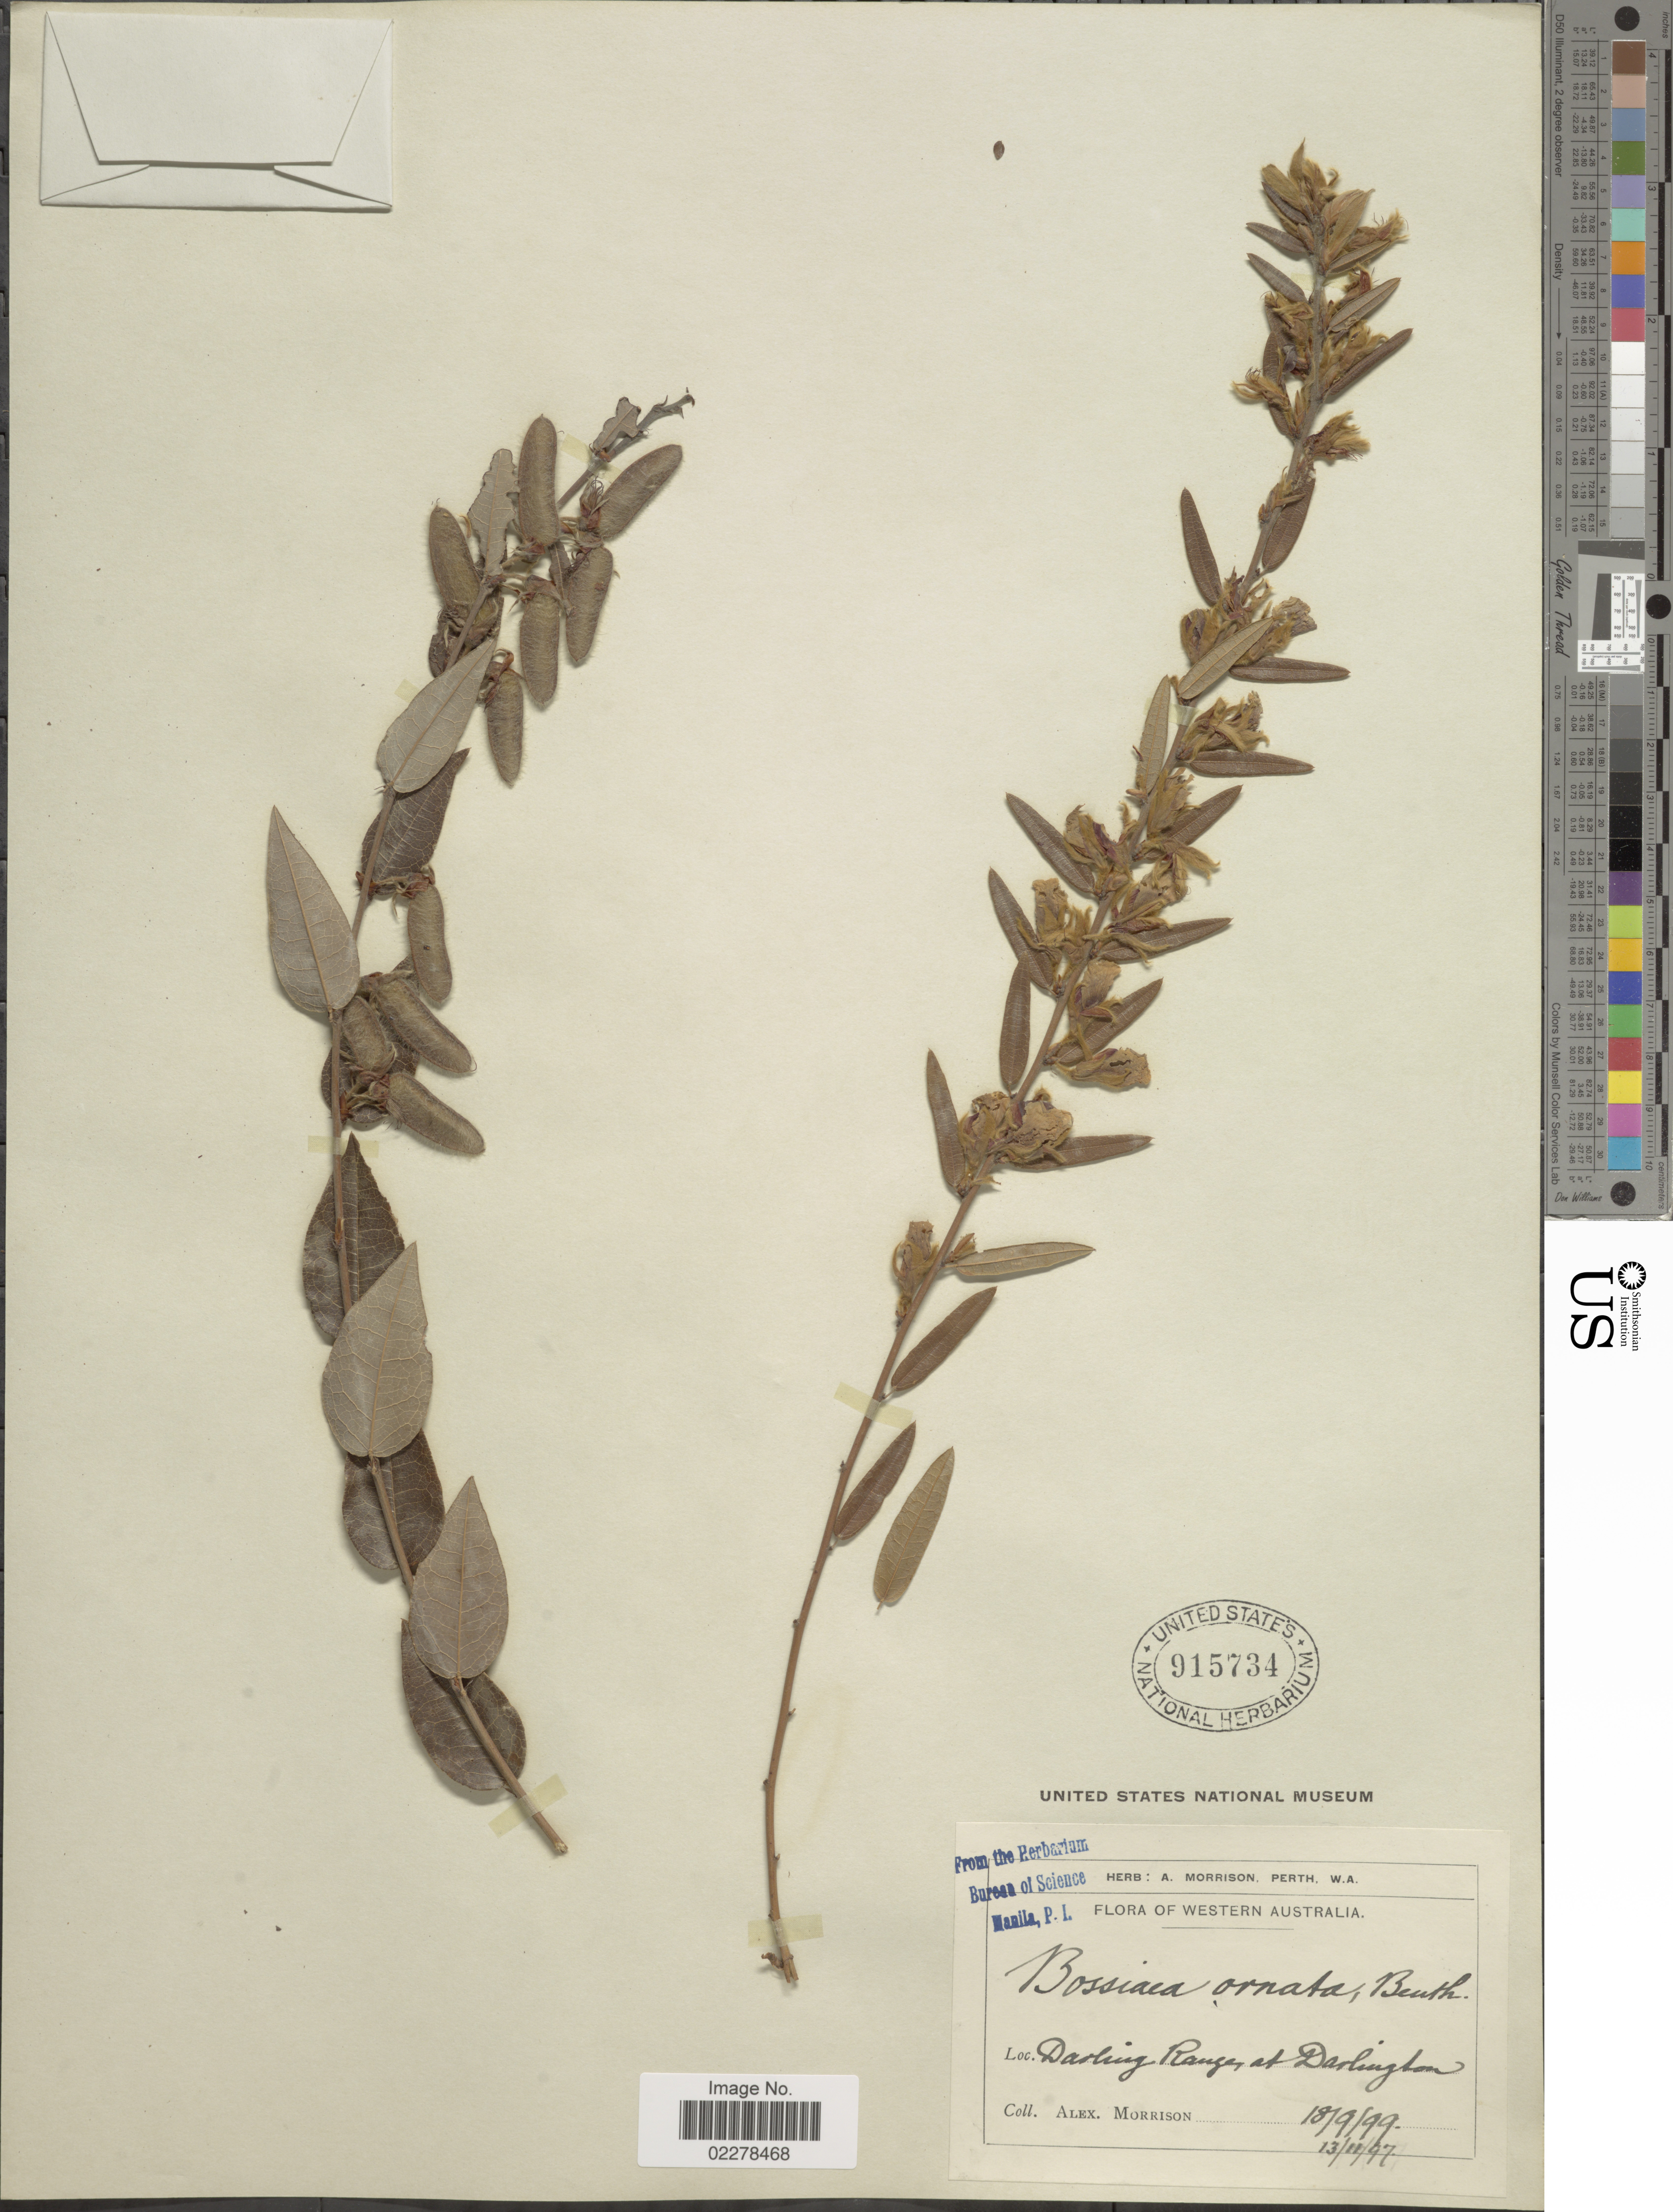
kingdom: Plantae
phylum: Tracheophyta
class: Magnoliopsida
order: Fabales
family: Fabaceae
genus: Bossiaea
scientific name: Bossiaea ornata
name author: (Lindl.) Benth.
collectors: A. Morrison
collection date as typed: Transcribed d/m/y: 13/11/97 to 18/9/99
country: Australia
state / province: Western Australia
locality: Darling Range at Darlington.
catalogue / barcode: US 915734